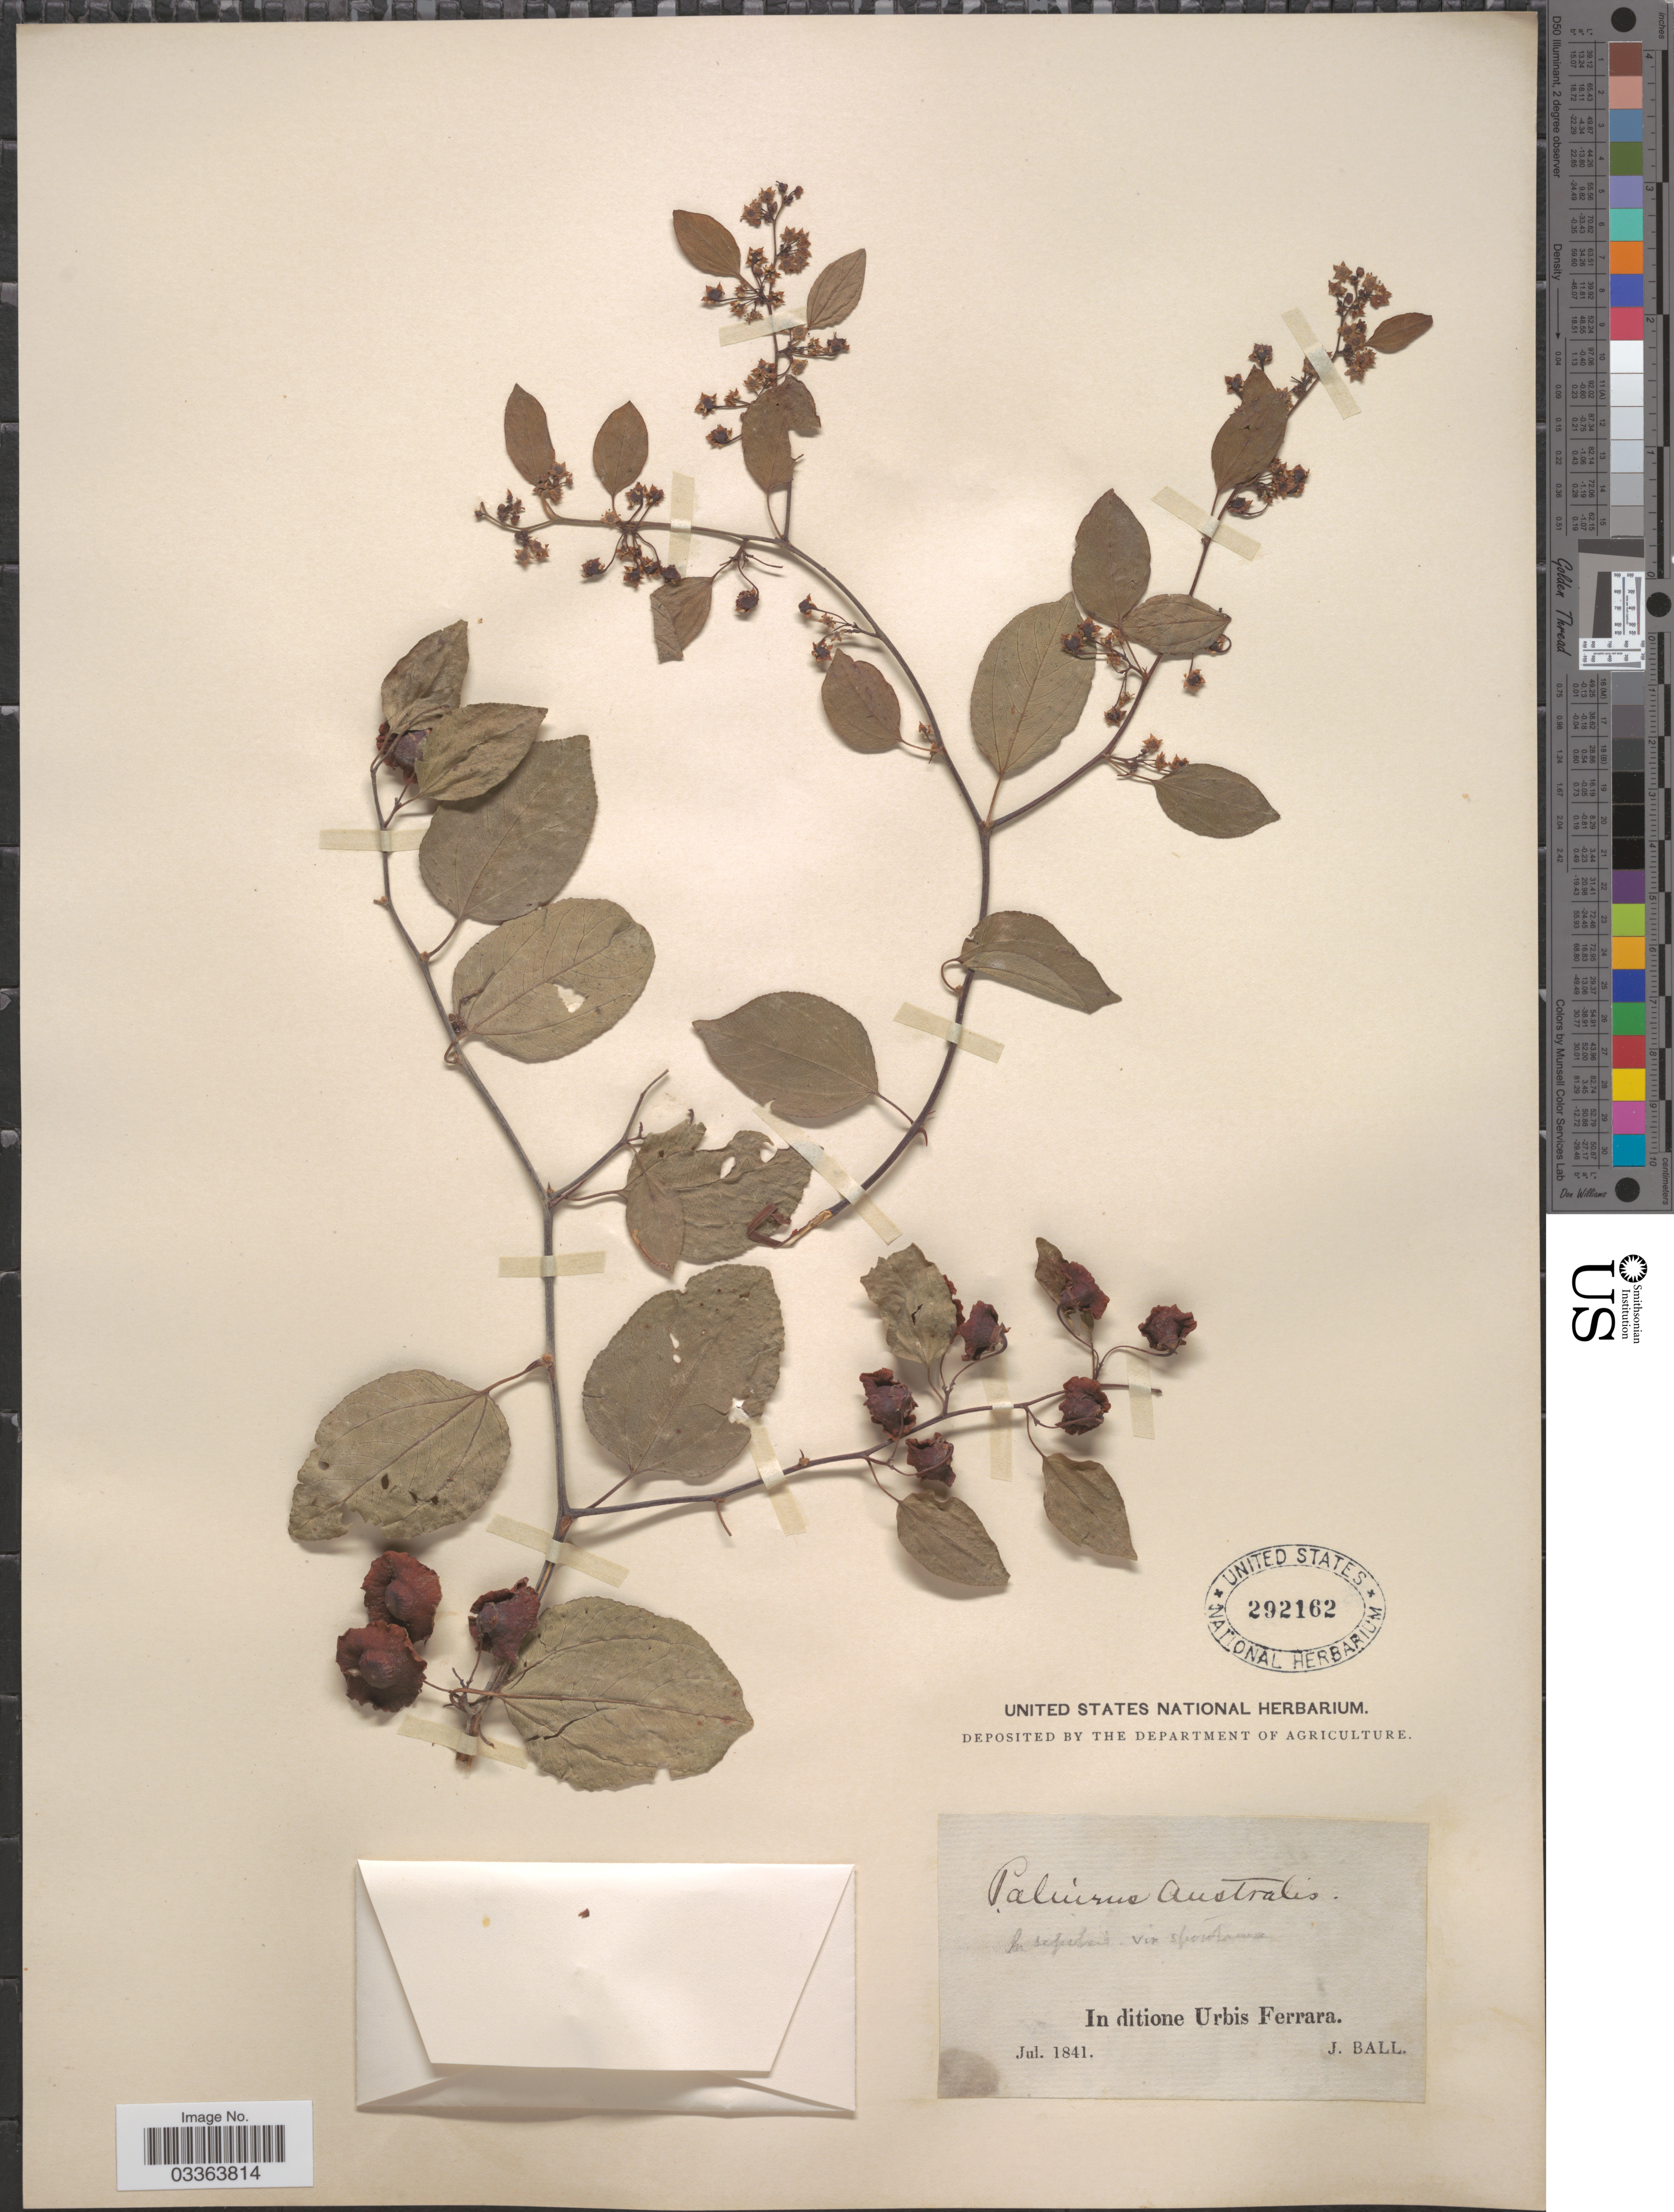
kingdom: Plantae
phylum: Tracheophyta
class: Magnoliopsida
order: Rosales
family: Rhamnaceae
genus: Paliurus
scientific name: Paliurus australis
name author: Gaertn.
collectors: J. Ball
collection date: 1841-07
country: Italy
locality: In ditione Urbis Ferrara.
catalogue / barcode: US 292162